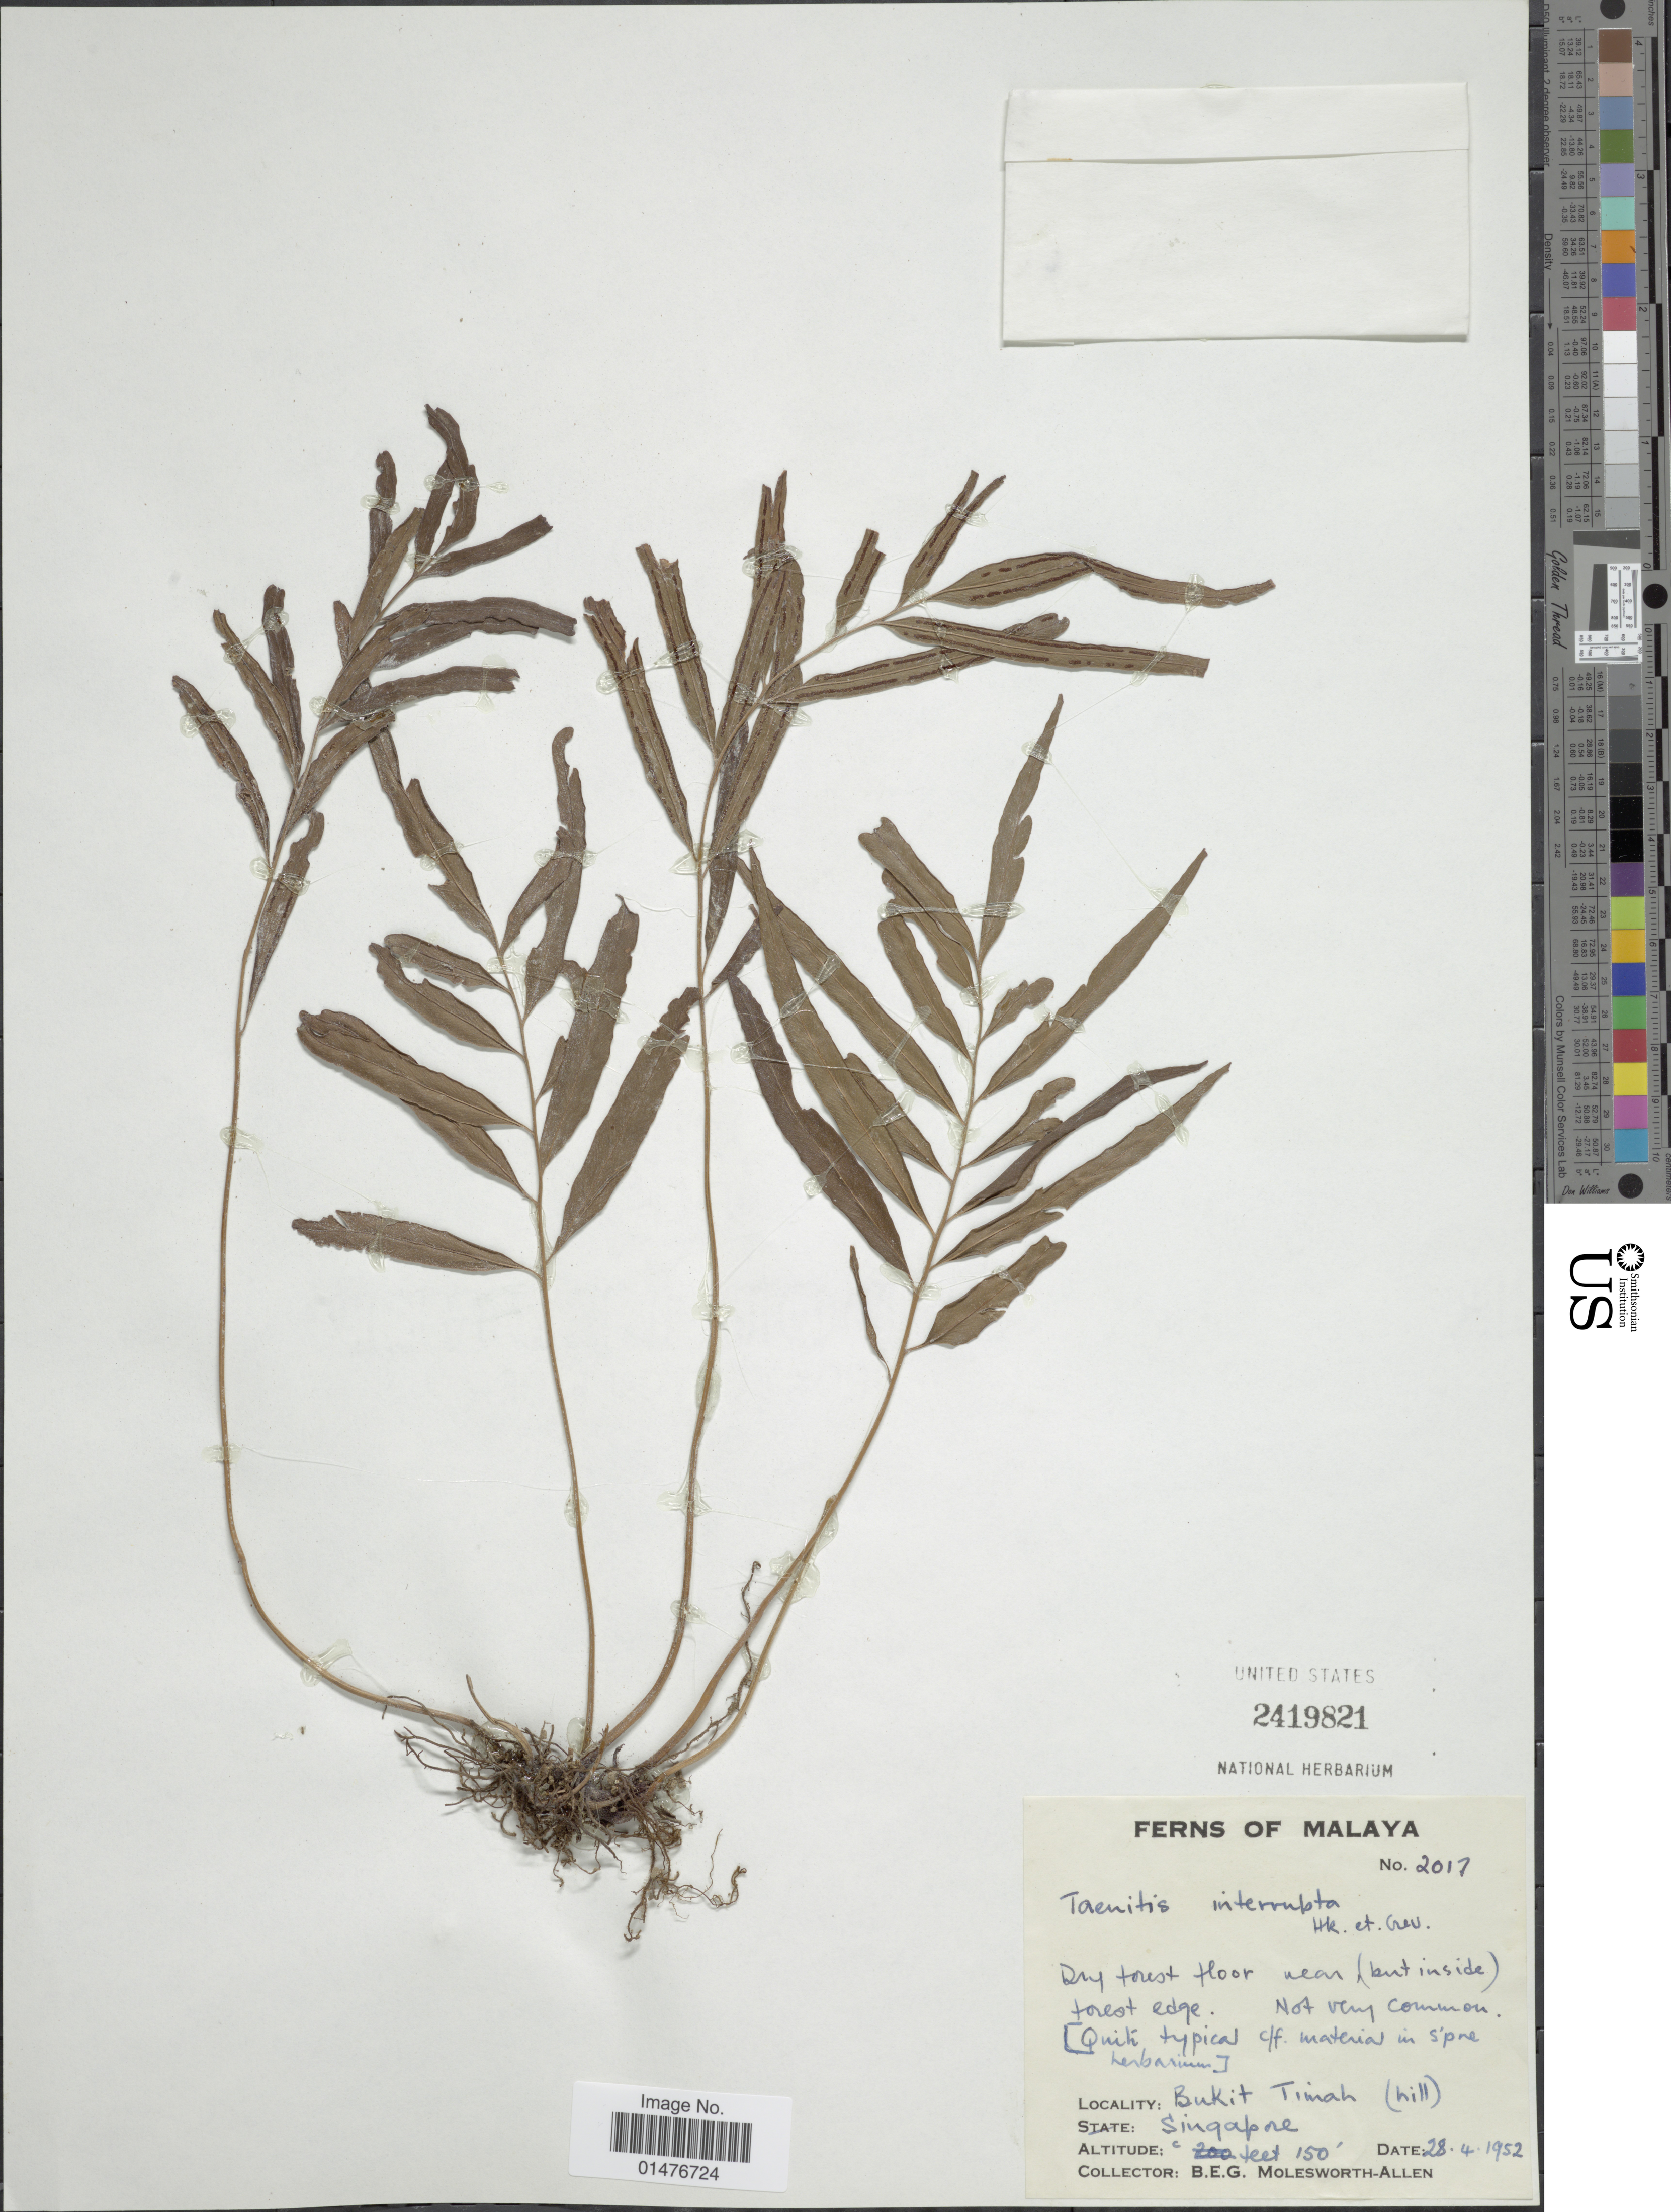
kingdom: Plantae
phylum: Tracheophyta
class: Polypodiopsida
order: Polypodiales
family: Pteridaceae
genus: Taenitis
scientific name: Taenitis interrupta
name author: Hook. & Grev.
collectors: B. E. G. Molesworth-Allen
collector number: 2017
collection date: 1952-04-28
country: Singapore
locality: Bukit Timah (hill), Singapore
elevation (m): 46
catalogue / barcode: US 2419821